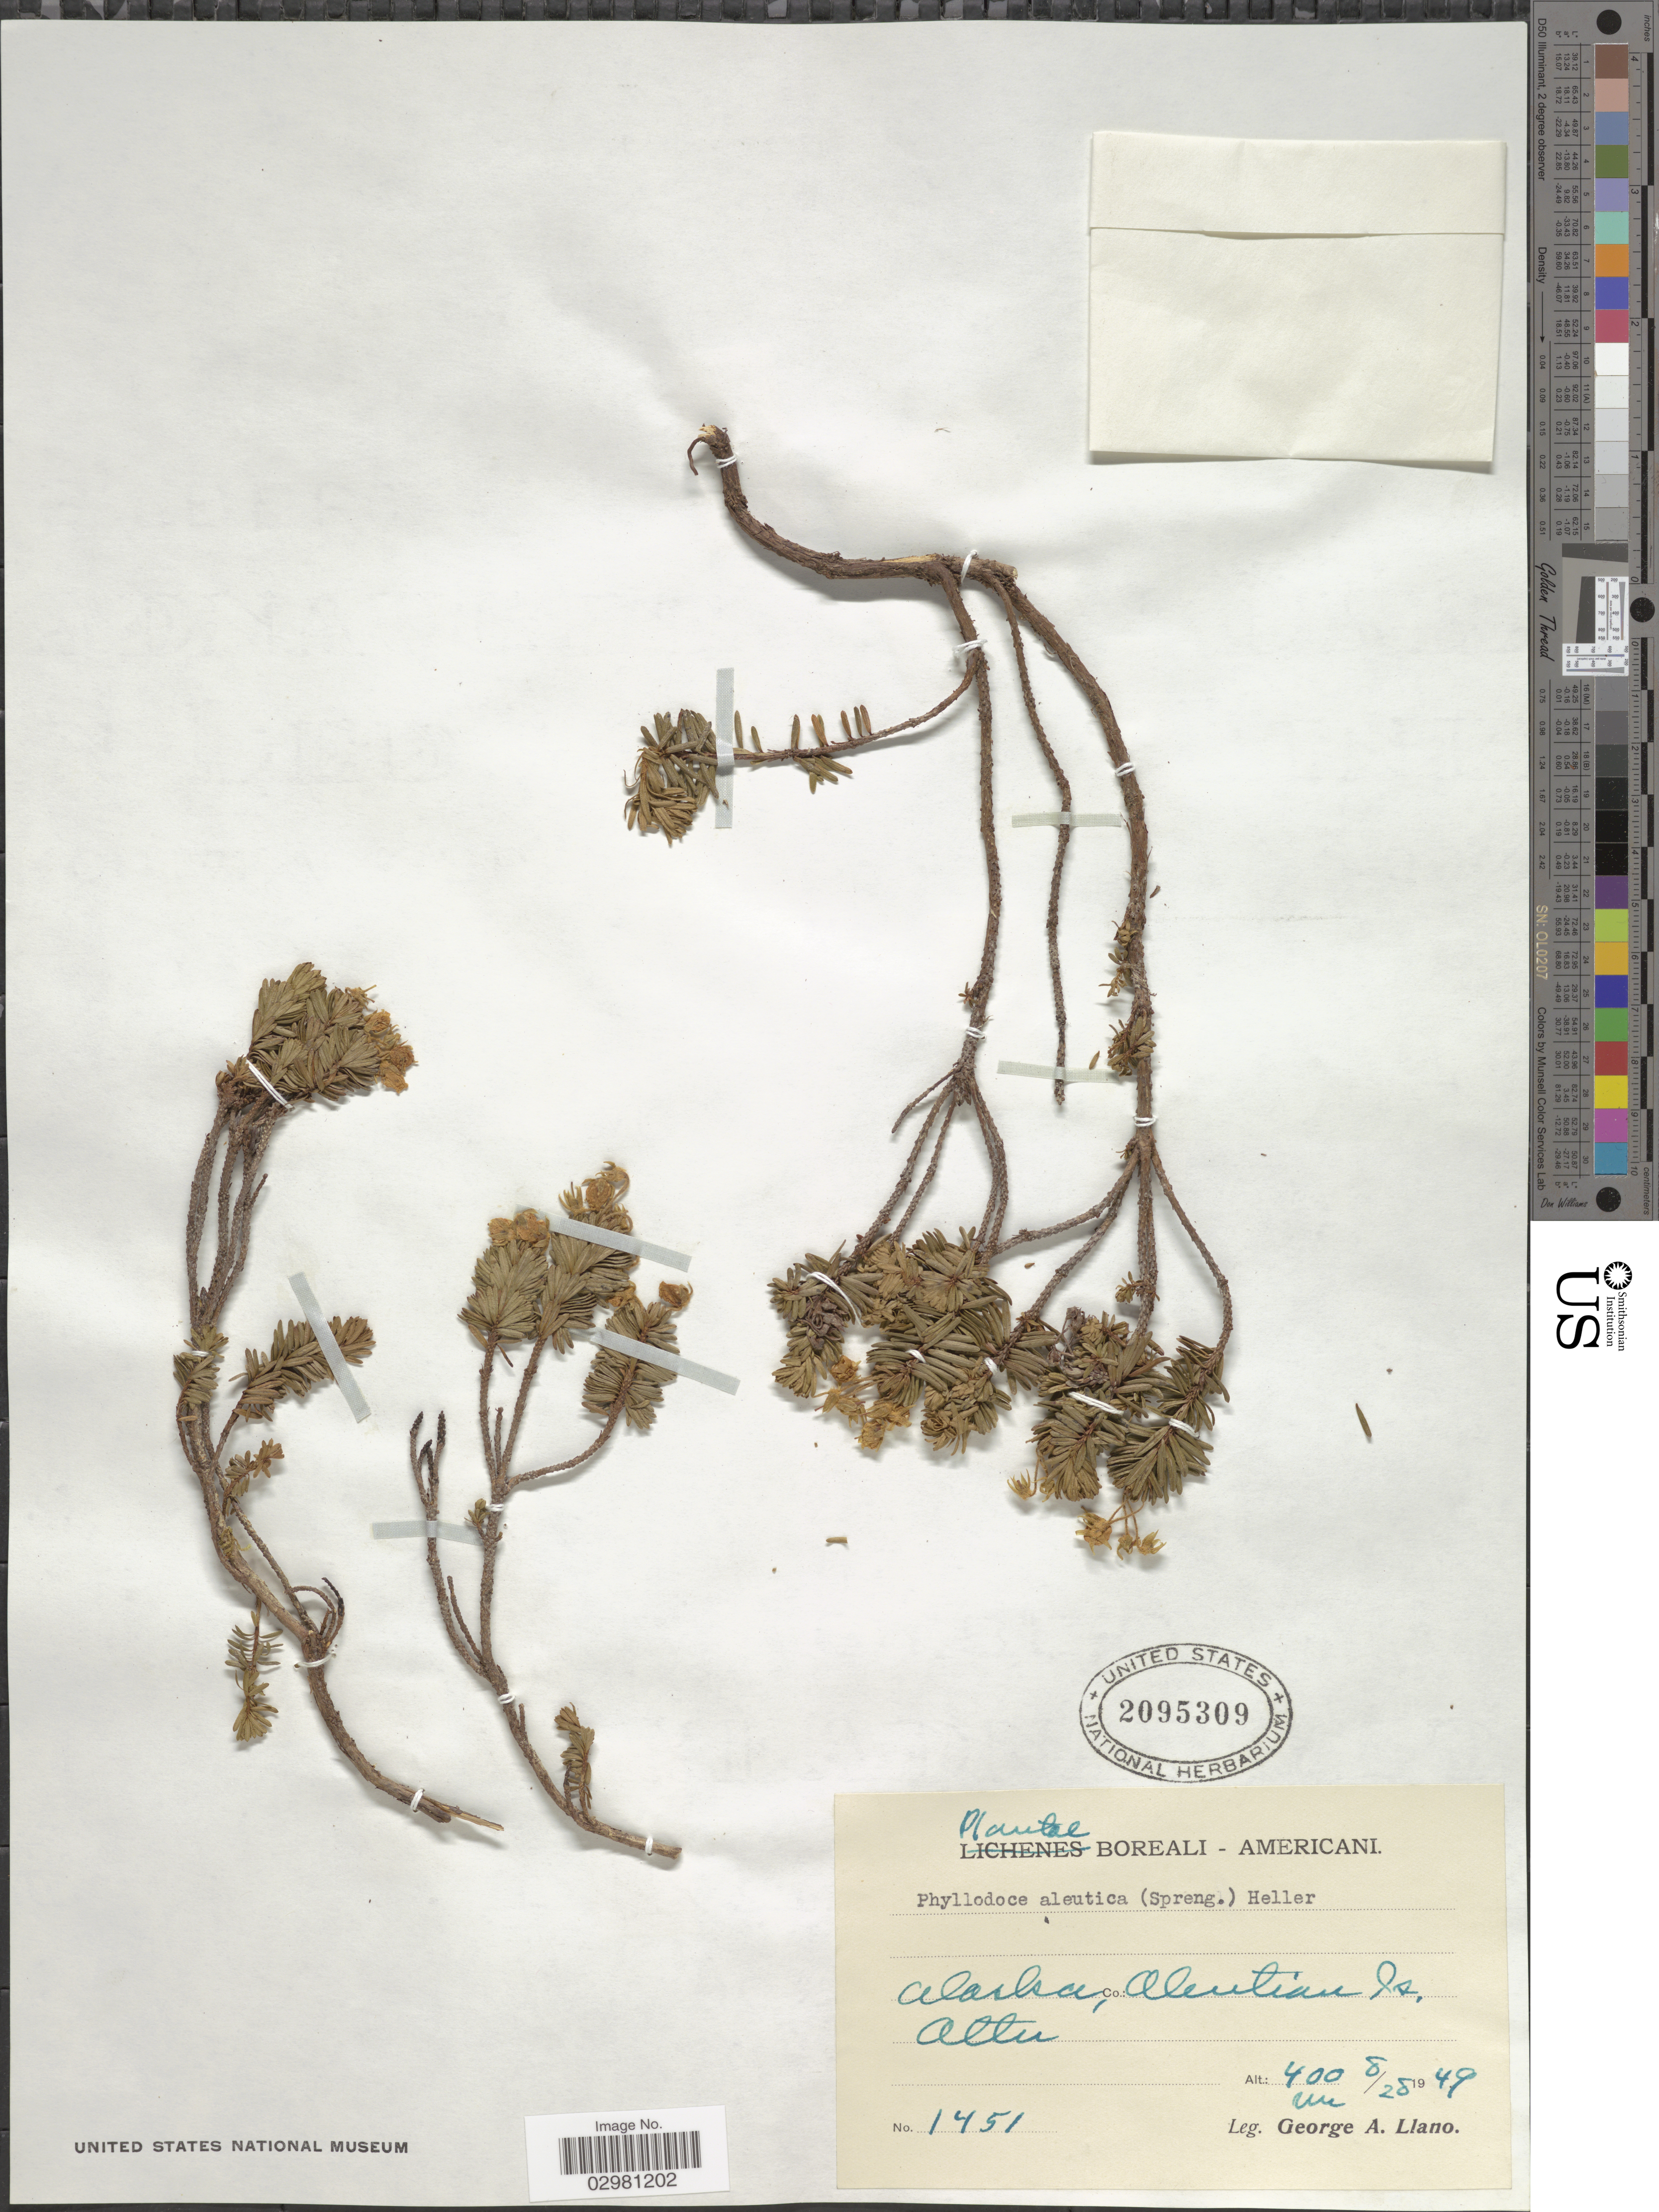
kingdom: Plantae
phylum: Tracheophyta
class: Magnoliopsida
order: Ericales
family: Ericaceae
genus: Phyllodoce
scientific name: Phyllodoce aleutica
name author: (Spreng.) A. Heller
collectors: G. Llano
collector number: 1451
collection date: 1949-08-28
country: United States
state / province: Alaska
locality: Alaska, Co.: Aleutian Is., Attu.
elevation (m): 400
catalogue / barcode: US 2095309